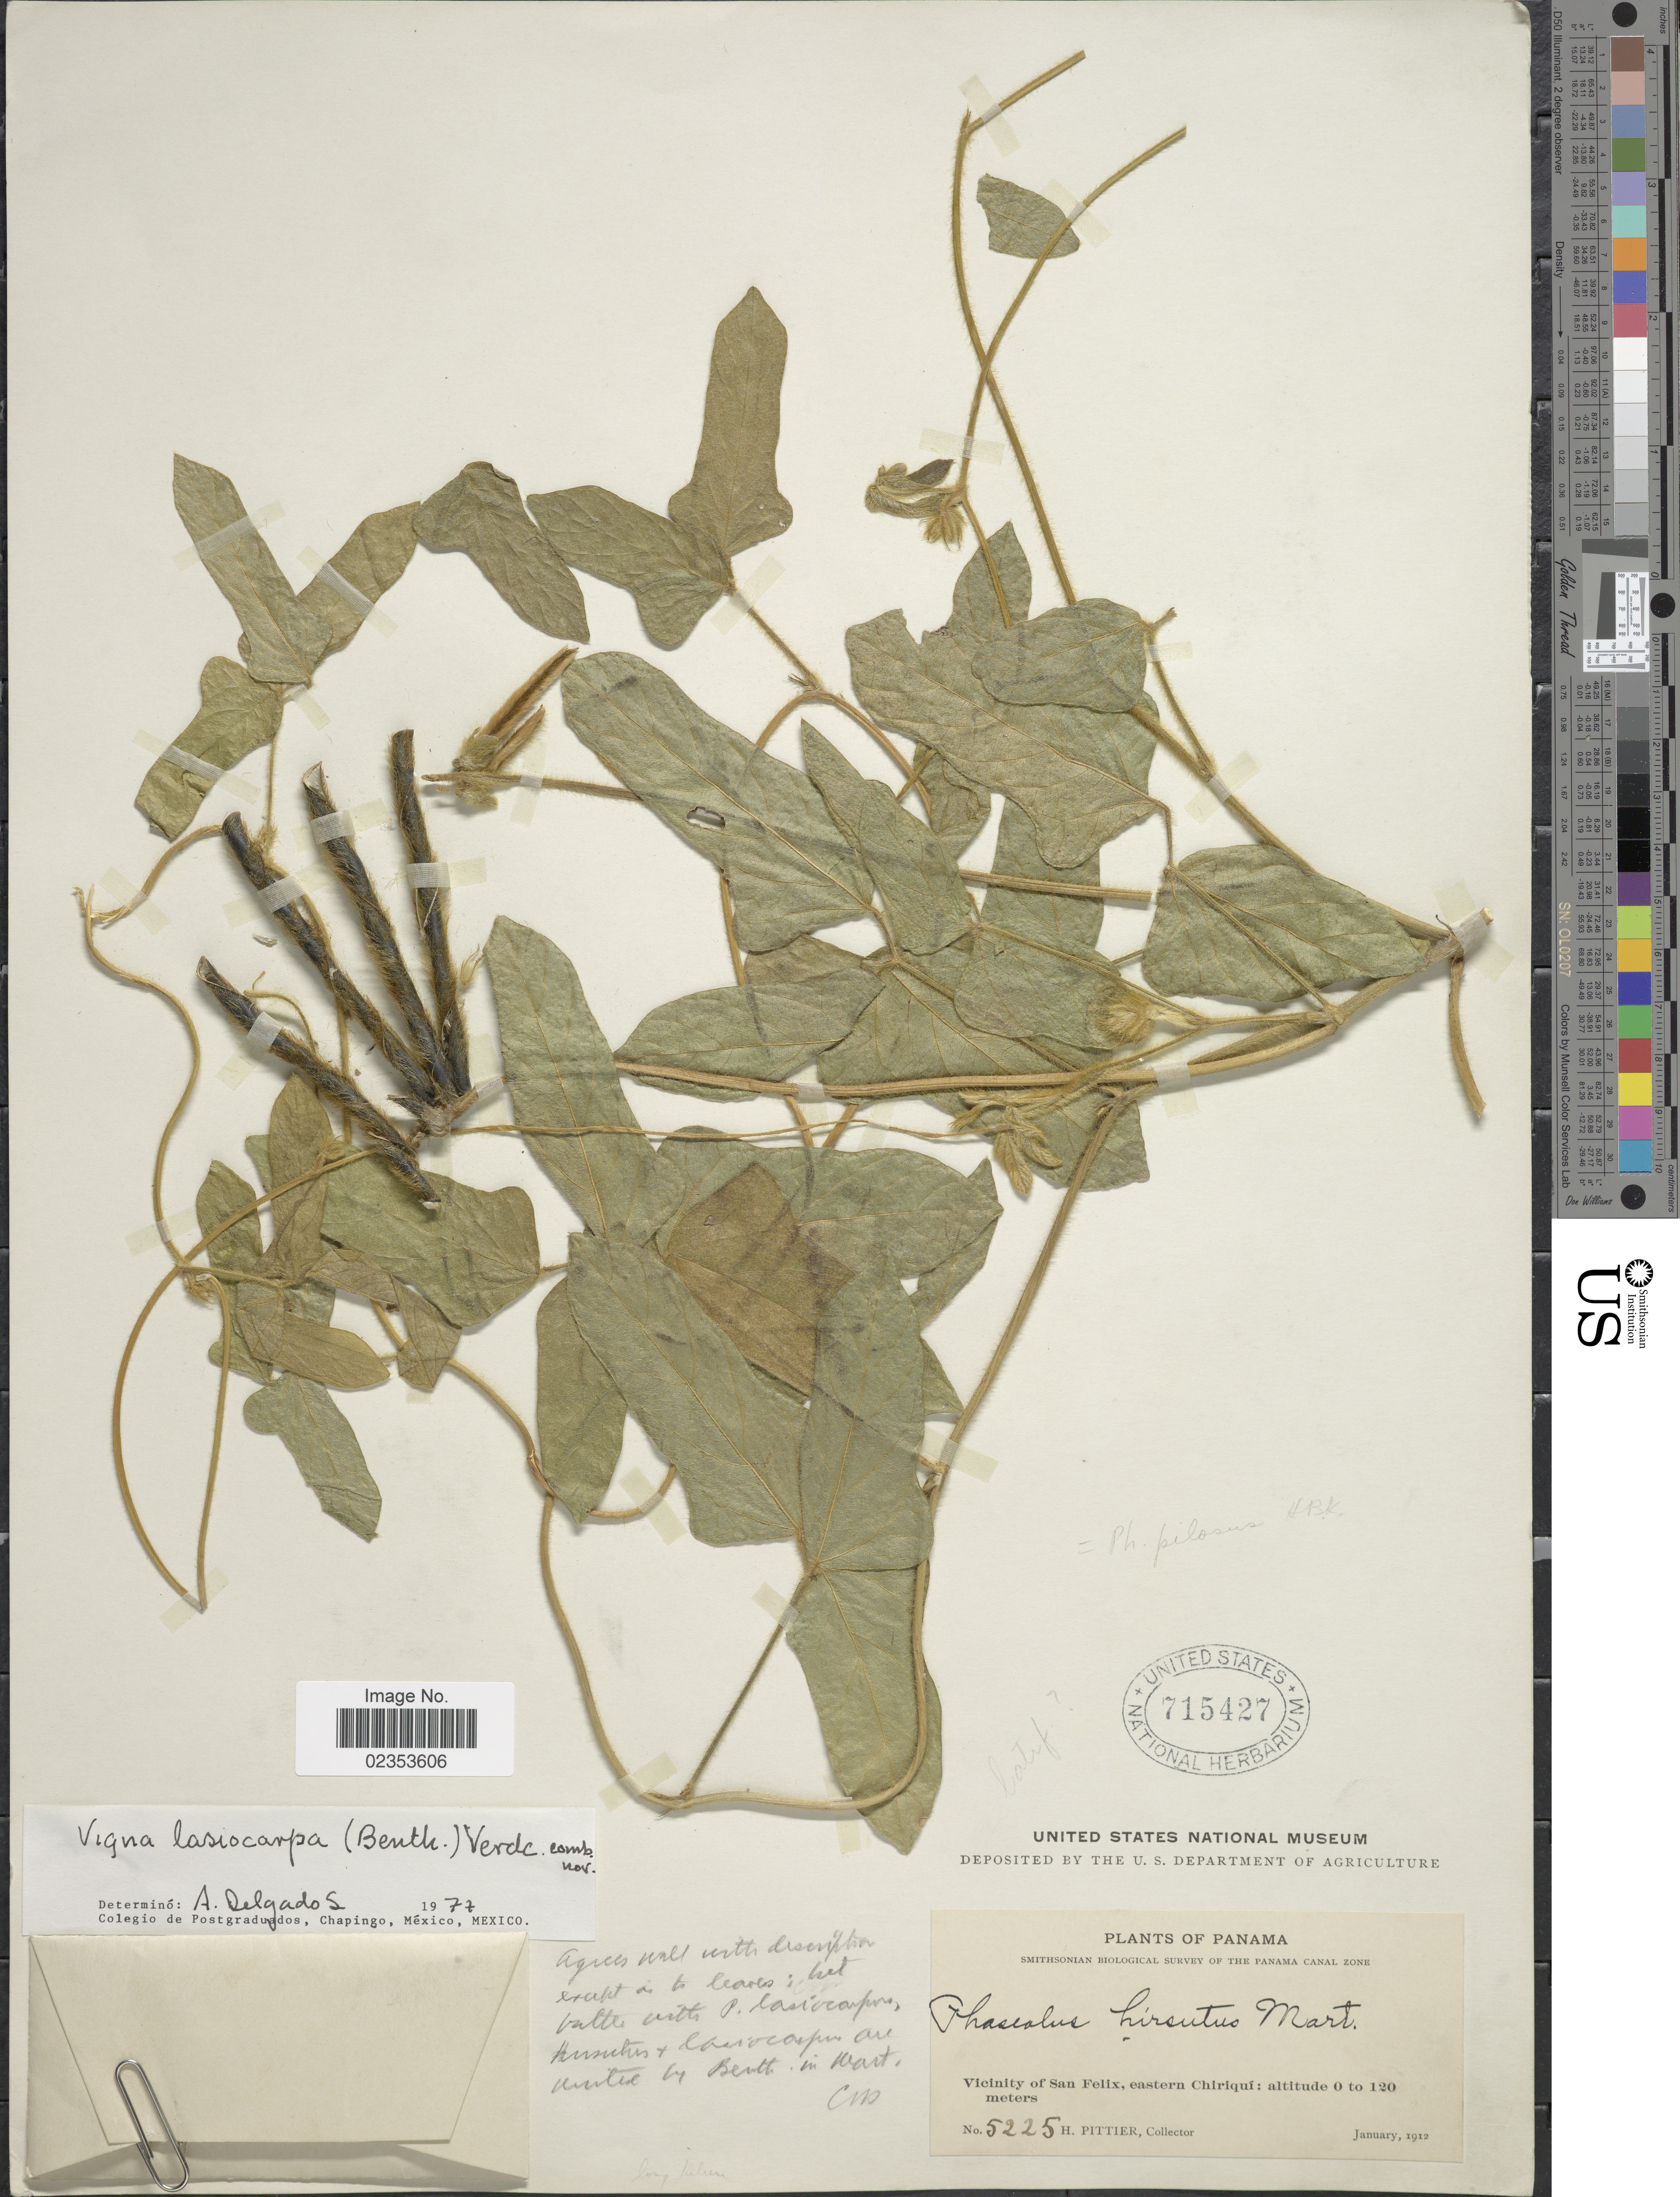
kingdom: Plantae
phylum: Tracheophyta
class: Magnoliopsida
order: Fabales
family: Fabaceae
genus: Vigna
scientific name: Vigna lasiocarpa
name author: (Benth.) Verdc.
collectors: H. F. Pittier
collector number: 5225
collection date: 1912-01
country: Panama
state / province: Chiriqui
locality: Vicinity of San Felix, eastern Chiriqui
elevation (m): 0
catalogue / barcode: US 715427